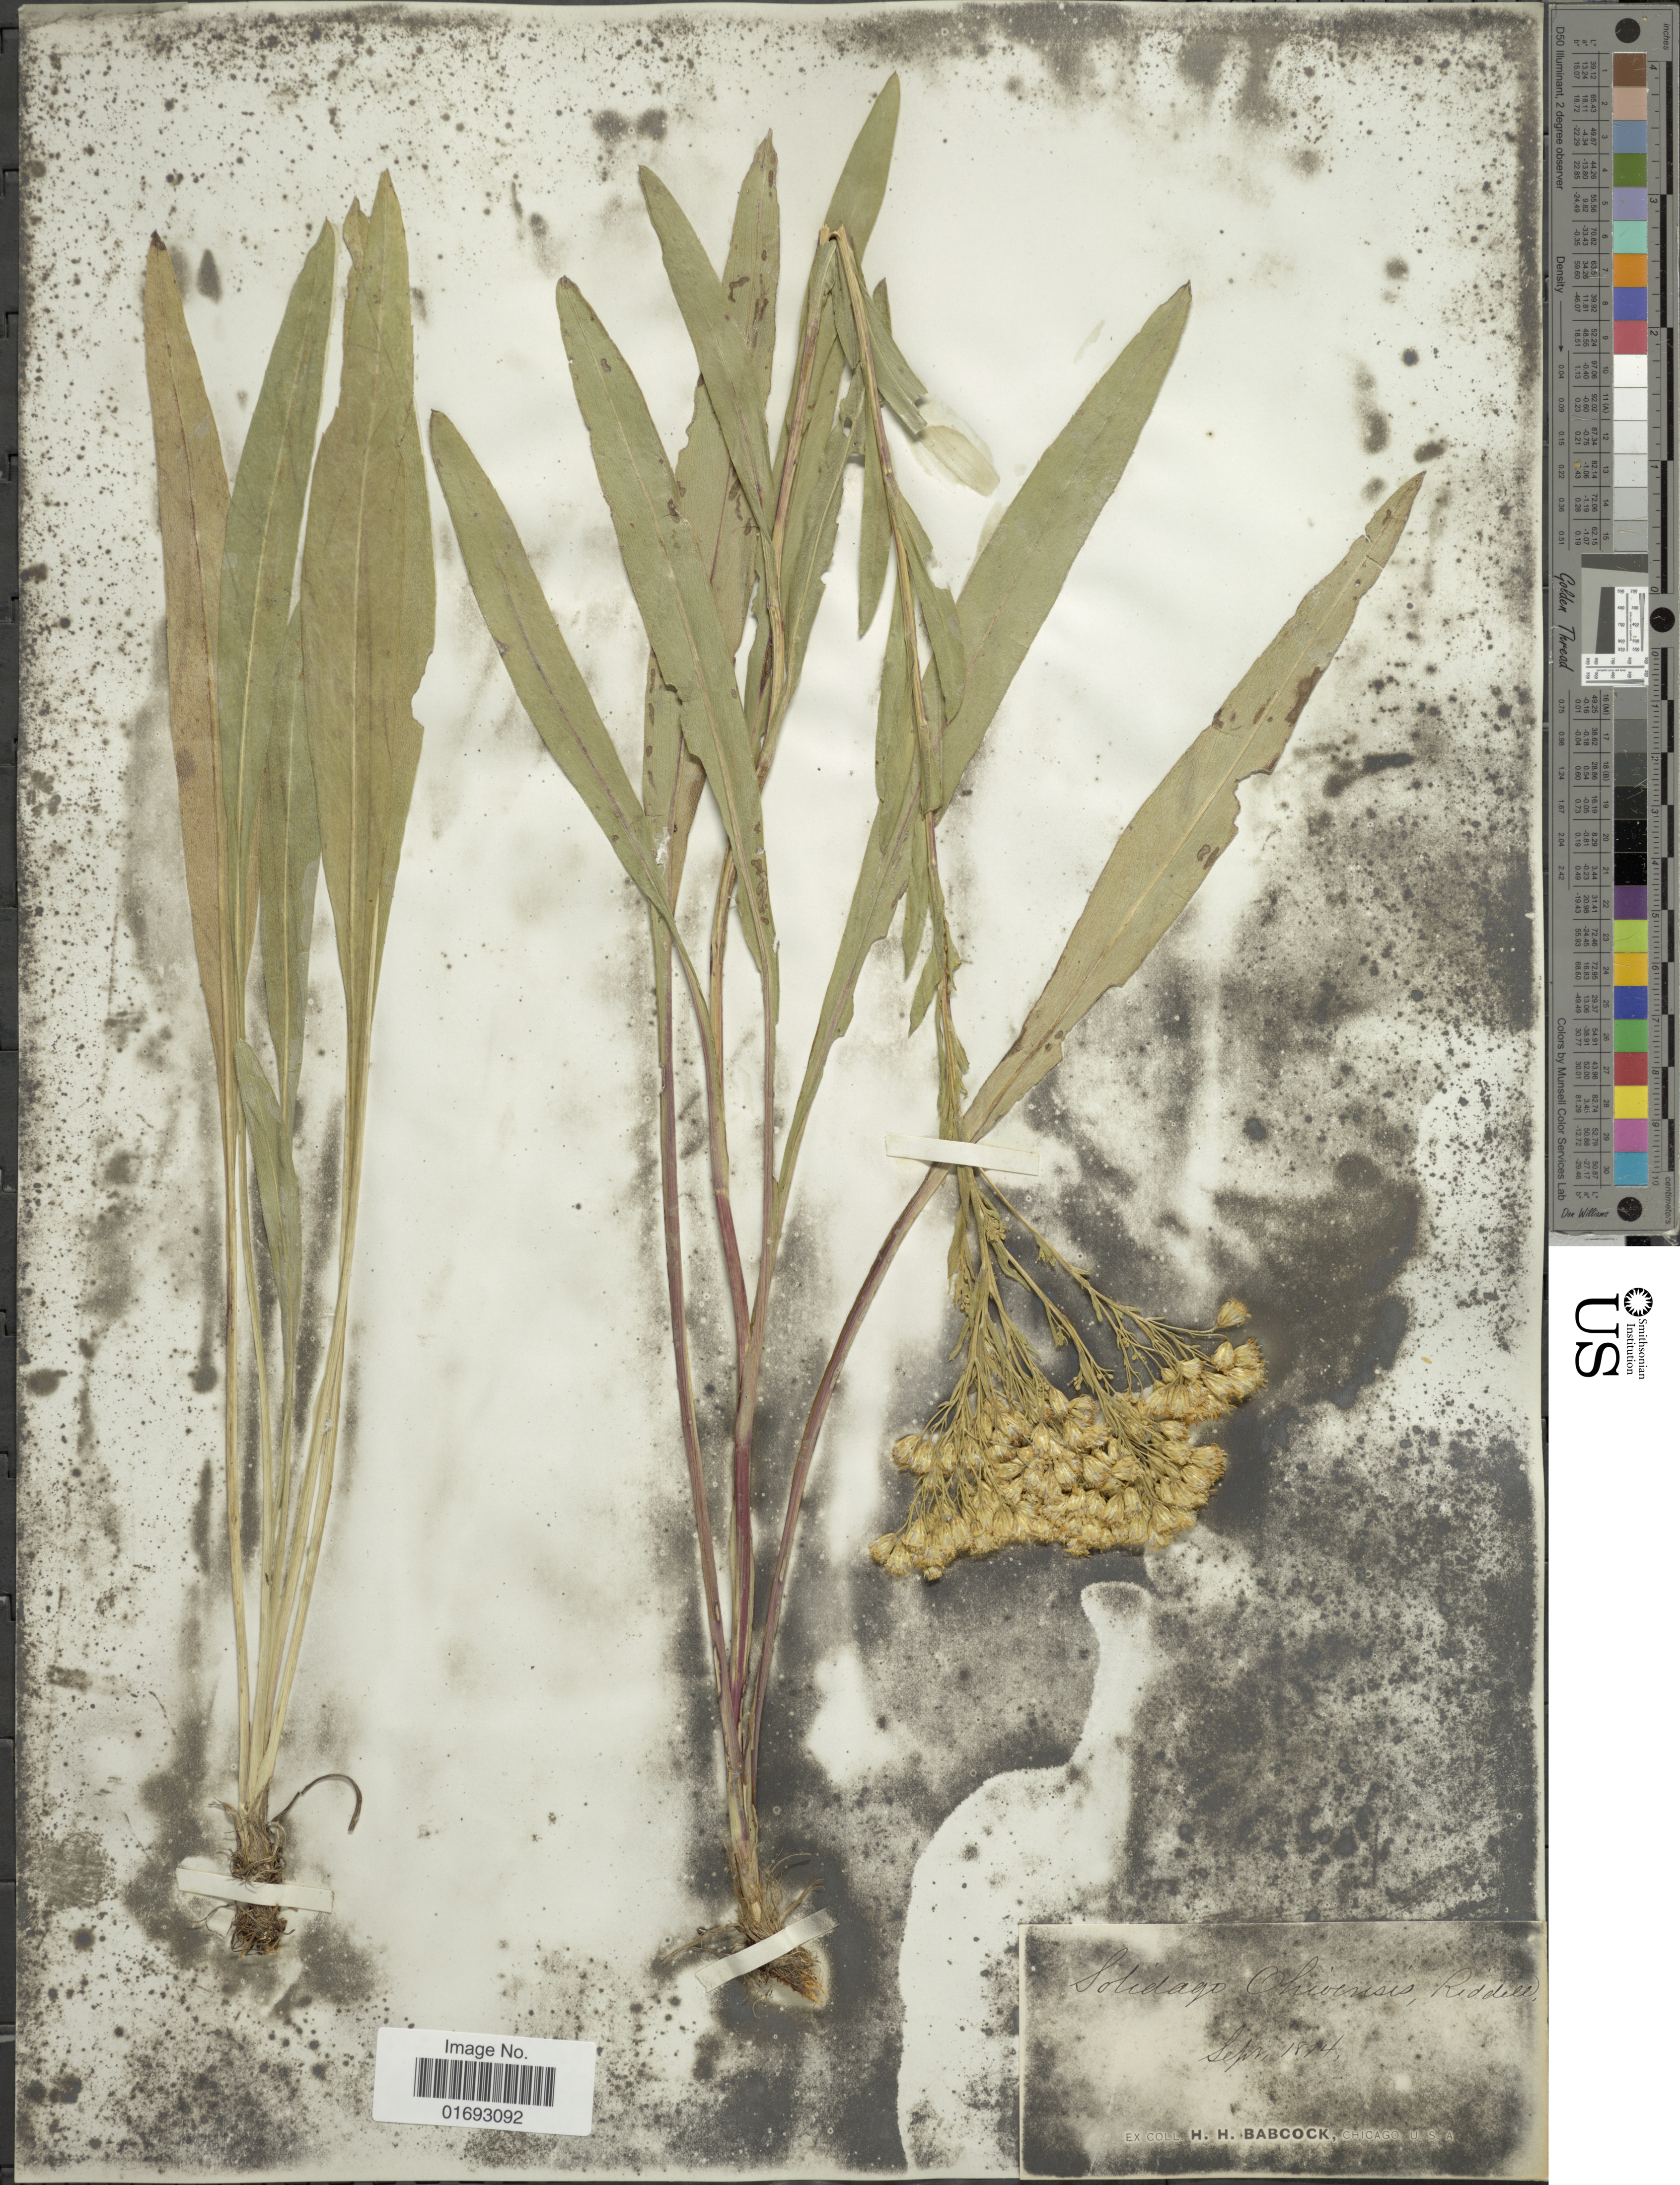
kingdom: Plantae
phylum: Tracheophyta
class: Magnoliopsida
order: Asterales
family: Asteraceae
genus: Oligoneuron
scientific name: Oligoneuron ohioense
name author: (Riddell) G.N. Jones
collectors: H. Babcock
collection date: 1814-09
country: United States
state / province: Illinois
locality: Chicago